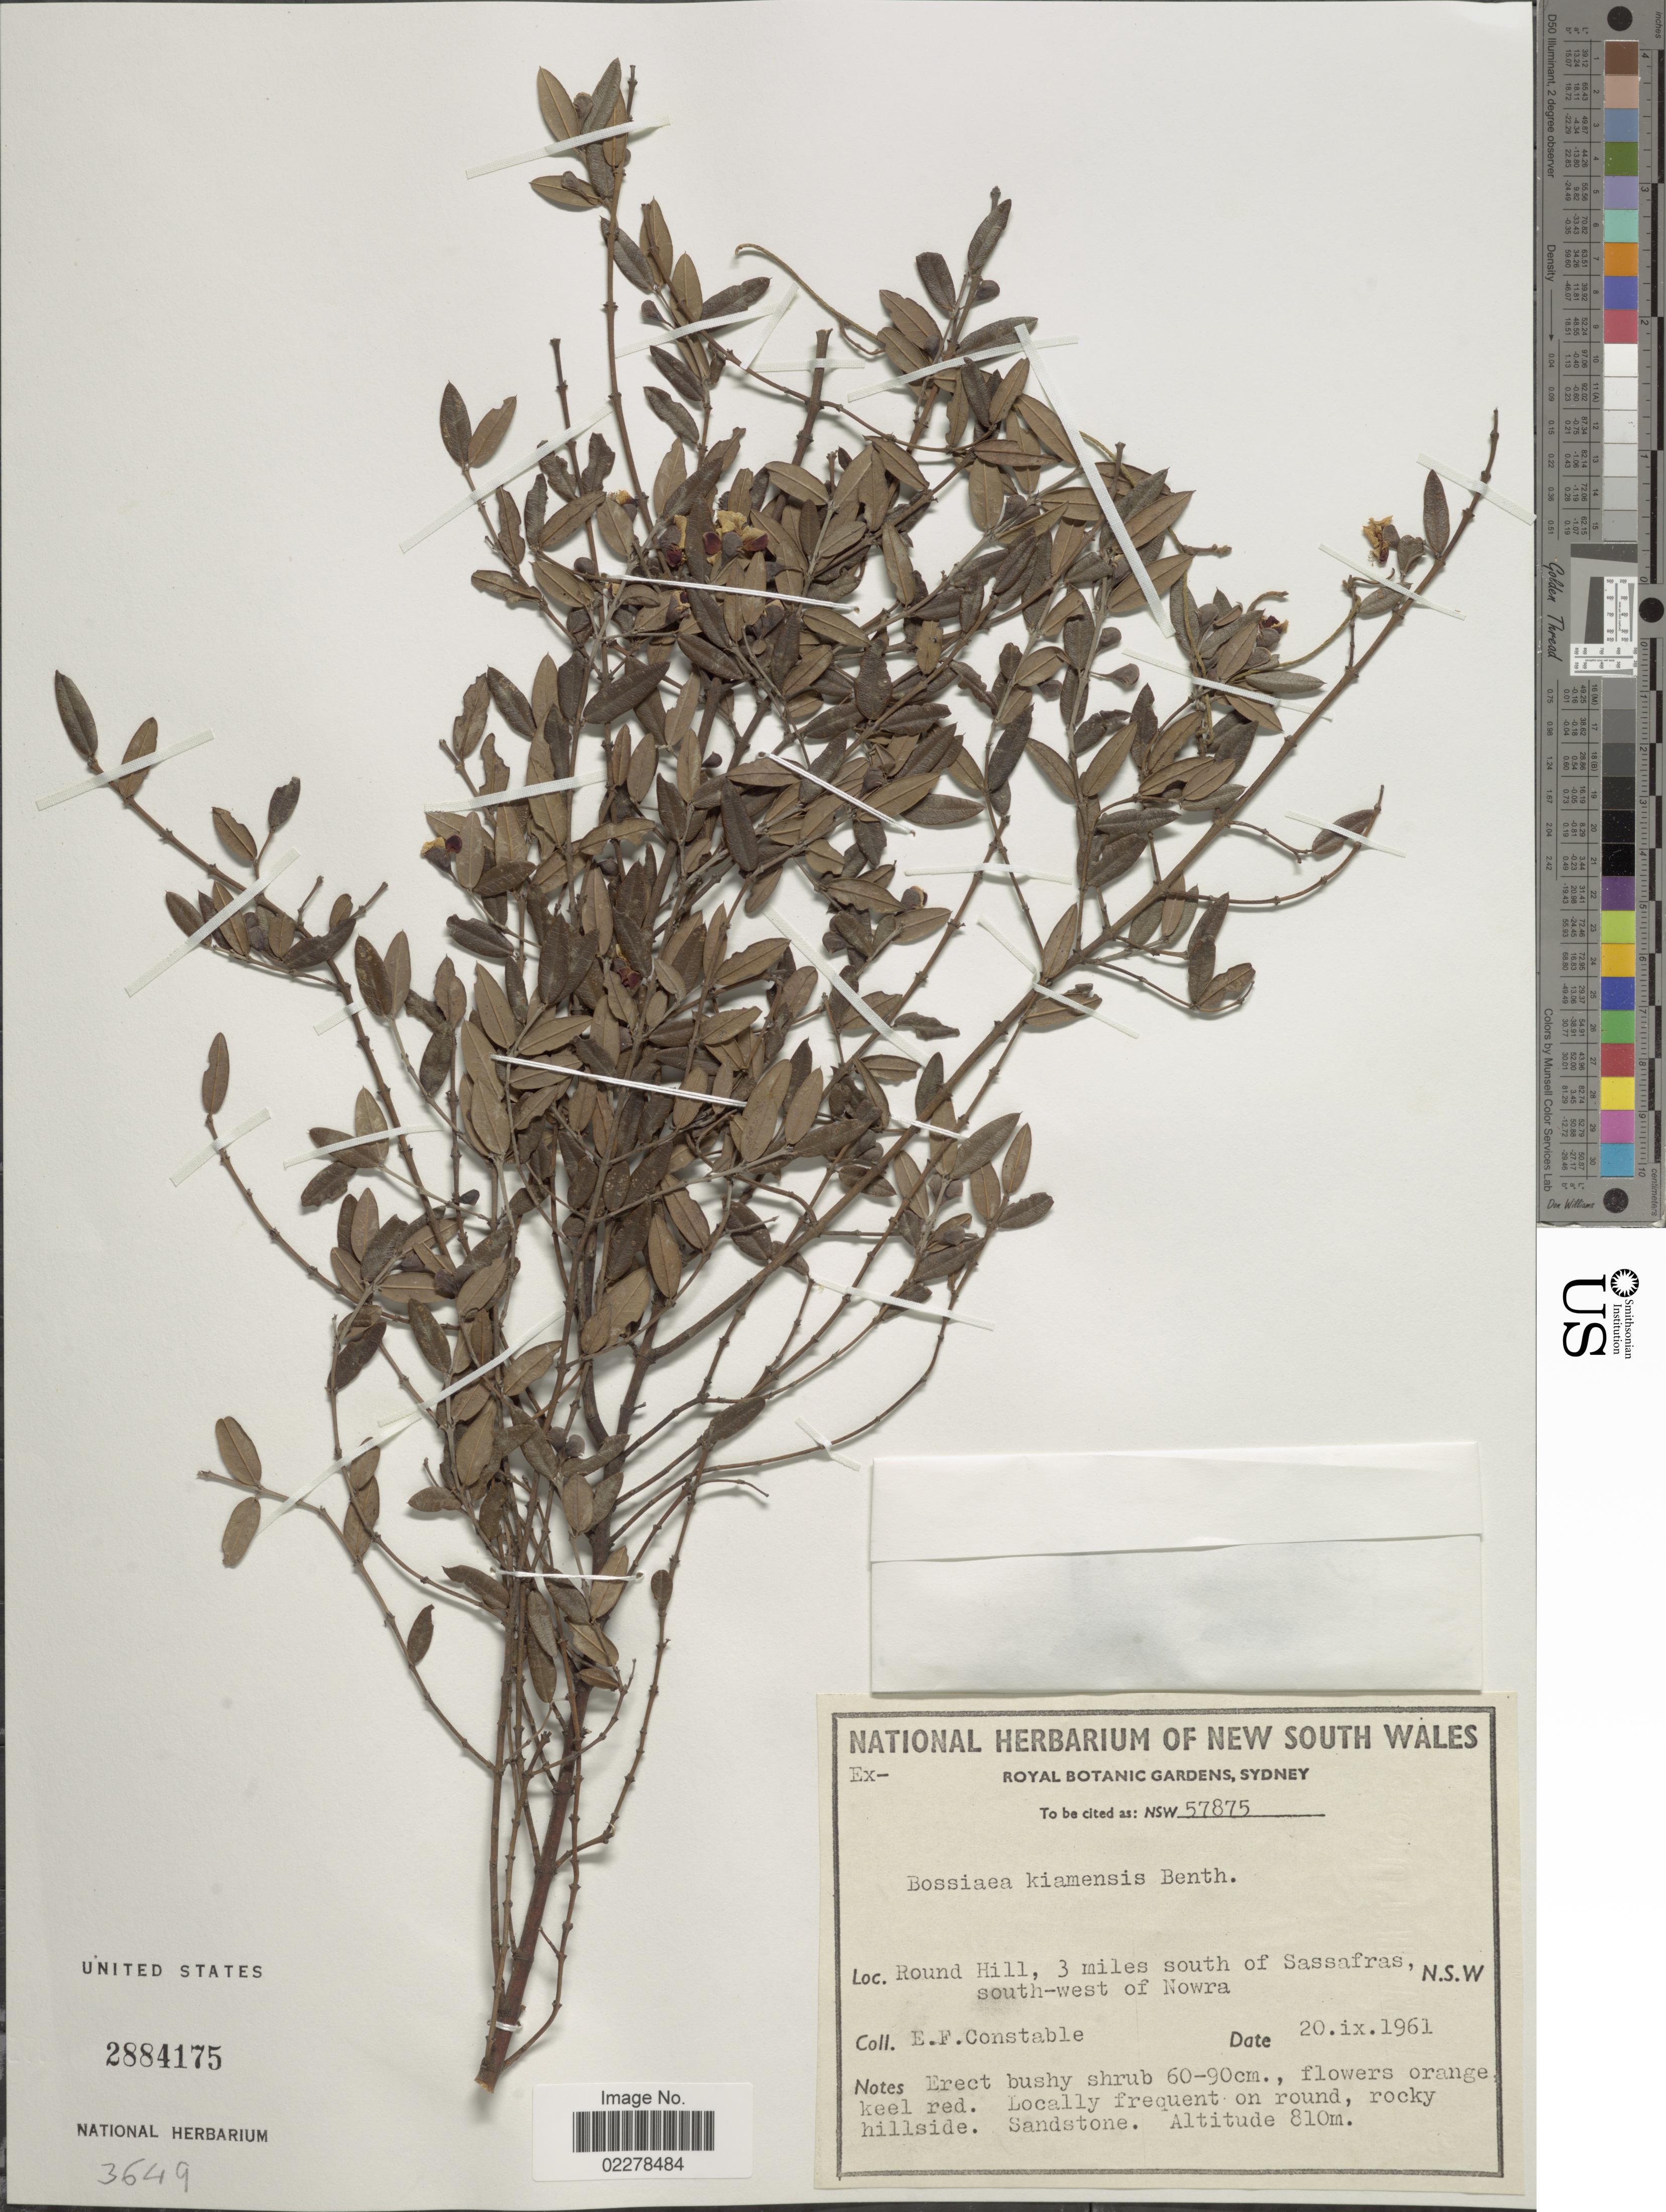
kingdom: Plantae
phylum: Tracheophyta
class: Magnoliopsida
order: Fabales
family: Fabaceae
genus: Bossiaea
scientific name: Bossiaea kiamensis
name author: Benth.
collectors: E. F. Constable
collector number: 57875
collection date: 1961-09-20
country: Australia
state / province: New South Wales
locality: Round Hill, 3 miles south of Sassafras, south-west of Nowra. N.S.W.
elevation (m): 810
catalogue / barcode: US 2884175